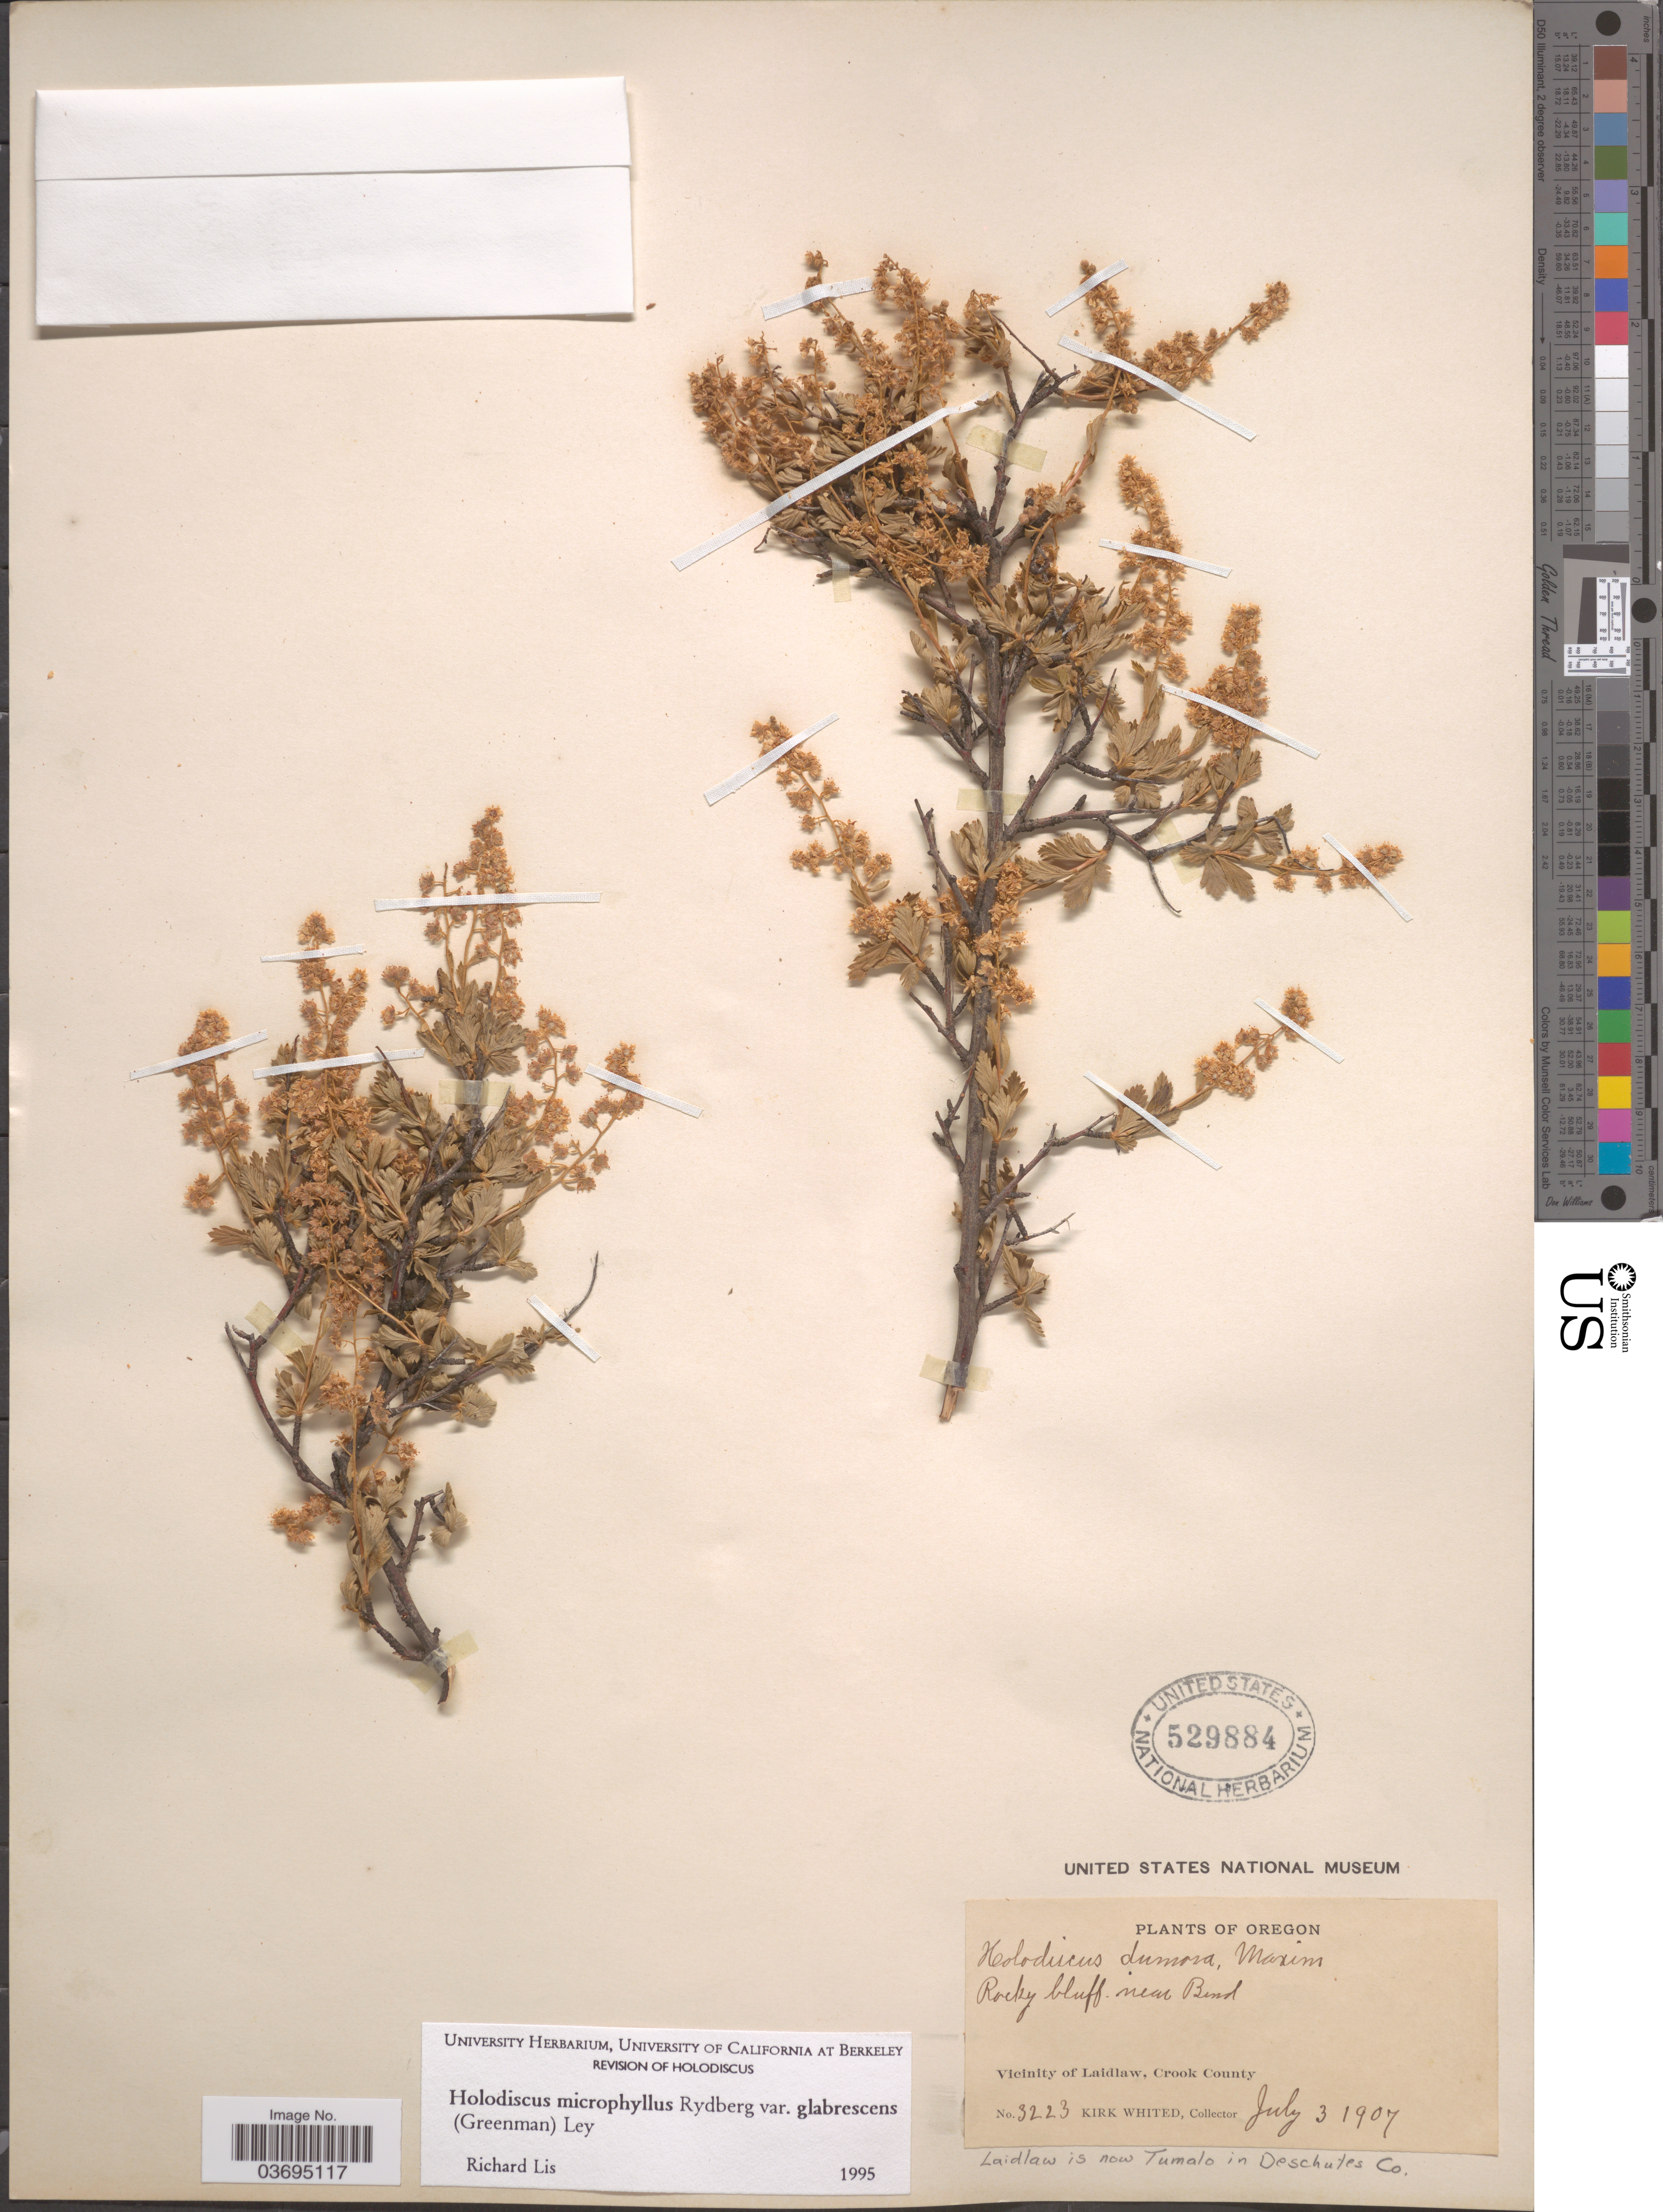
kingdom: Plantae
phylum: Tracheophyta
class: Magnoliopsida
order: Rosales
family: Rosaceae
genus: Holodiscus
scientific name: Holodiscus discolor var. glabrescens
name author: (Greenm.) Jeps.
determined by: Strong, Mark T., (BOT), Smithsonian Institution - National Museum of Natural History (UNITED STATES)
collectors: K. Whited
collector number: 3223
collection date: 1907-07-03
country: United States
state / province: Oregon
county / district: Crook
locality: Near Bend. Vicinity of Laidlaw, Crook County. Laidlaw is now Tumalo in Deschutes Co.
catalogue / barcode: US 529884